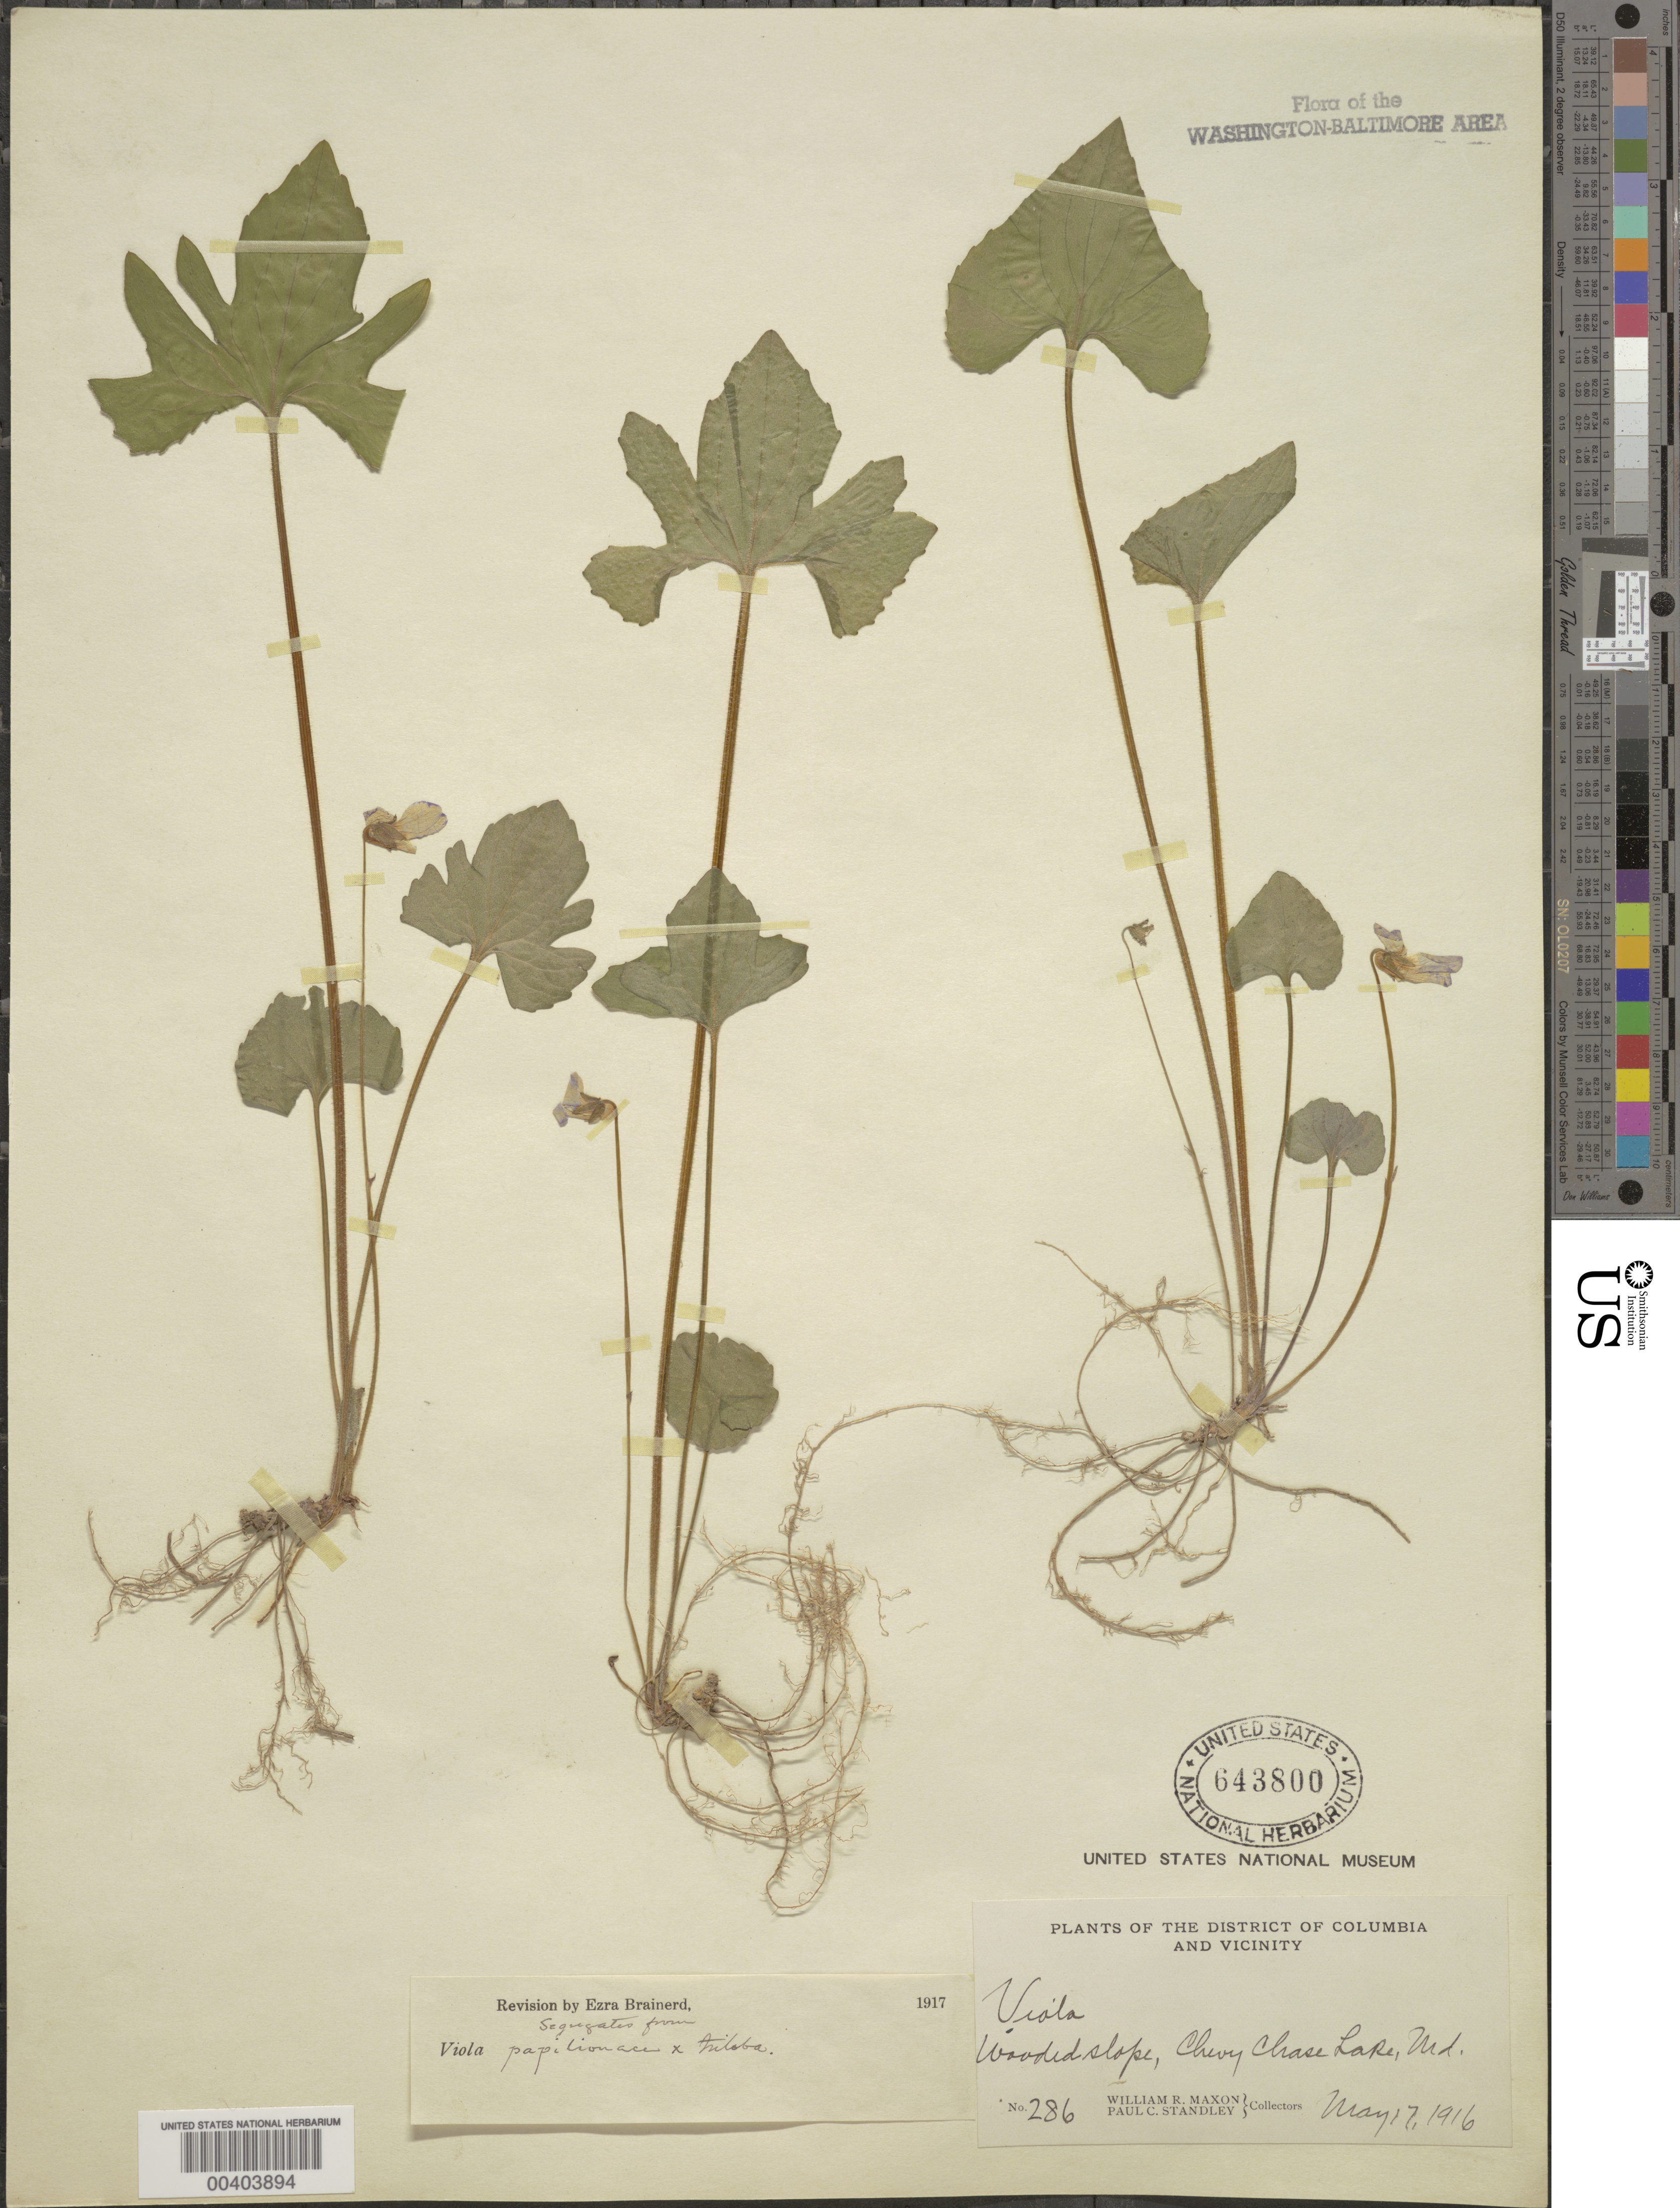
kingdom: Plantae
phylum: Tracheophyta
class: Magnoliopsida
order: Malpighiales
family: Violaceae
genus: Viola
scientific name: Viola papilionacea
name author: Pursh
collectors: W. R. Maxon & P. C. Standley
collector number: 286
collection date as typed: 17 May 1916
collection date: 1916-05-17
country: United States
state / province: Maryland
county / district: Montgomery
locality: Chevy Chase Lake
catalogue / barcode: US 643800